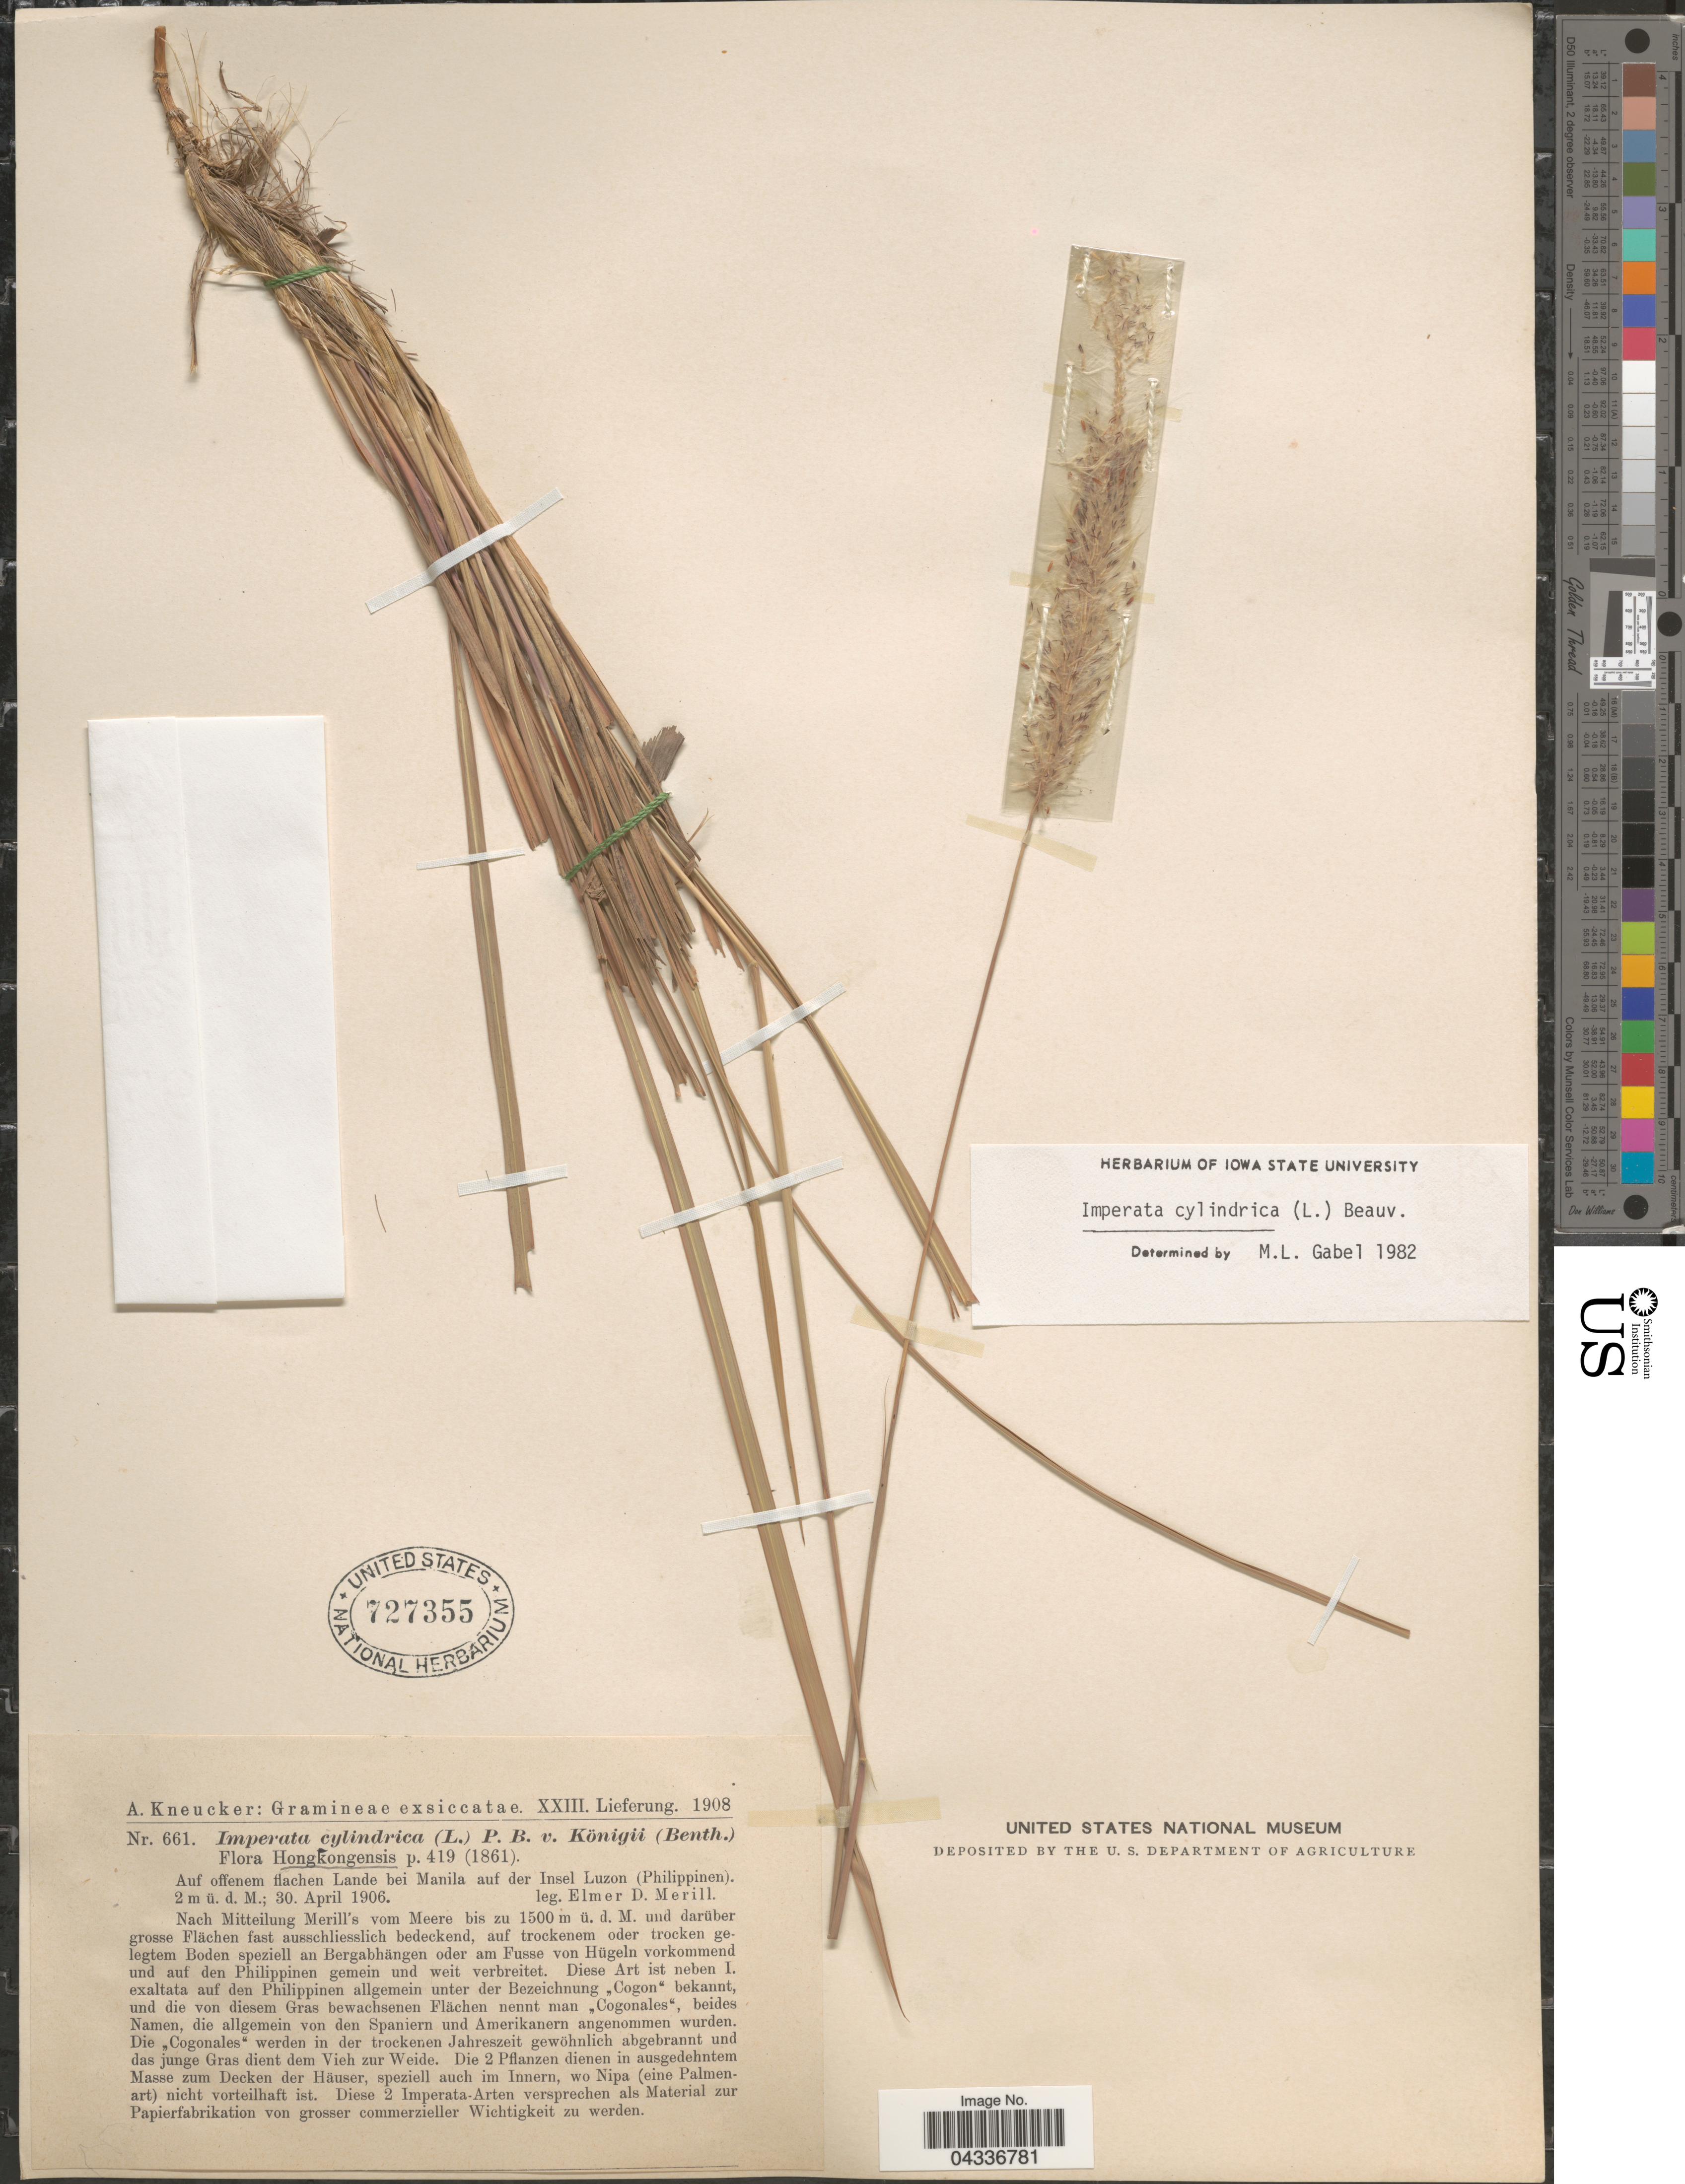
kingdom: Plantae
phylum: Tracheophyta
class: Liliopsida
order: Poales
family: Poaceae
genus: Imperata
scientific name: Imperata cylindrica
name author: (L.) P. Beauv.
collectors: E. D. Merrill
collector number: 661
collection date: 1906-04-30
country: Philippines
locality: Auf offenem flachen Lande bei Manila auf der Insel Luzon (Philippinen).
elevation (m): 2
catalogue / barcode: US 727355